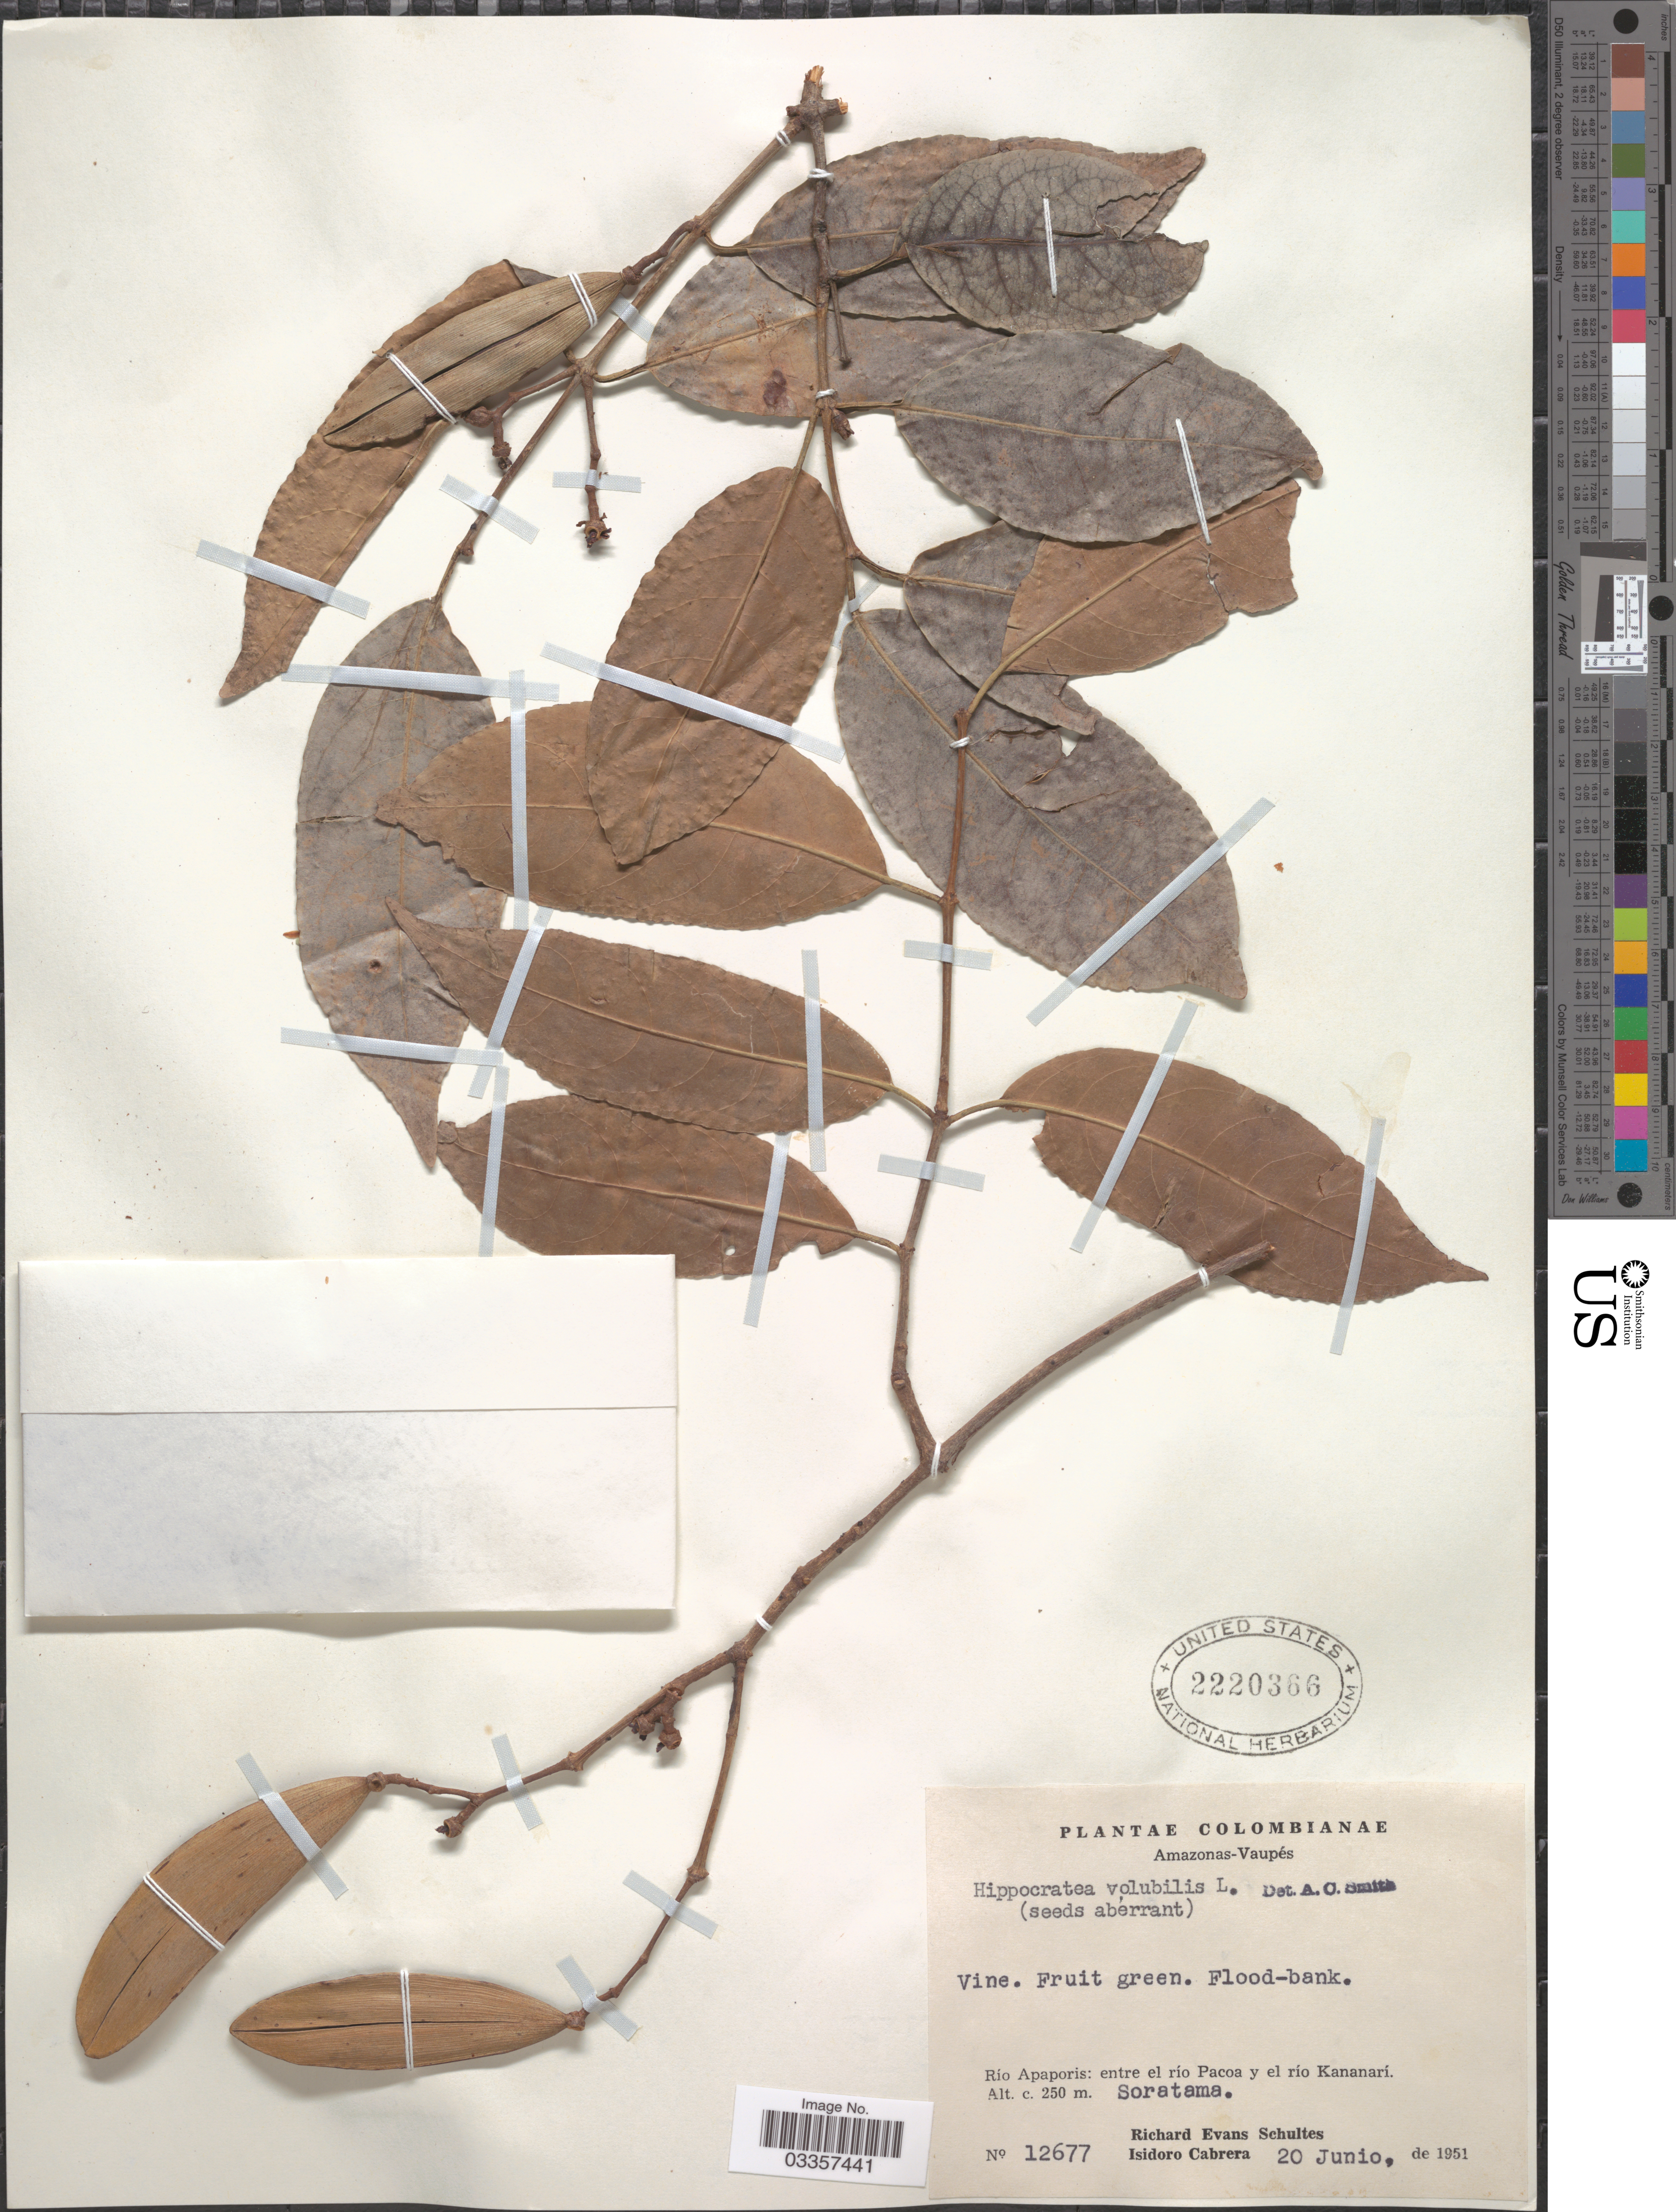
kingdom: Plantae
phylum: Tracheophyta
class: Magnoliopsida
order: Celastrales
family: Celastraceae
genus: Hippocratea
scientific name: Hippocratea volubilis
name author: L.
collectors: R. E. Schultes & I. Cabrera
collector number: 12677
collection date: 1951-06-20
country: Colombia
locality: Amazonas-Vaupés. Río Apaporis: entre el río Pacoa y el río Kananarí. Soratama.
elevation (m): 250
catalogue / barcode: US 2220366